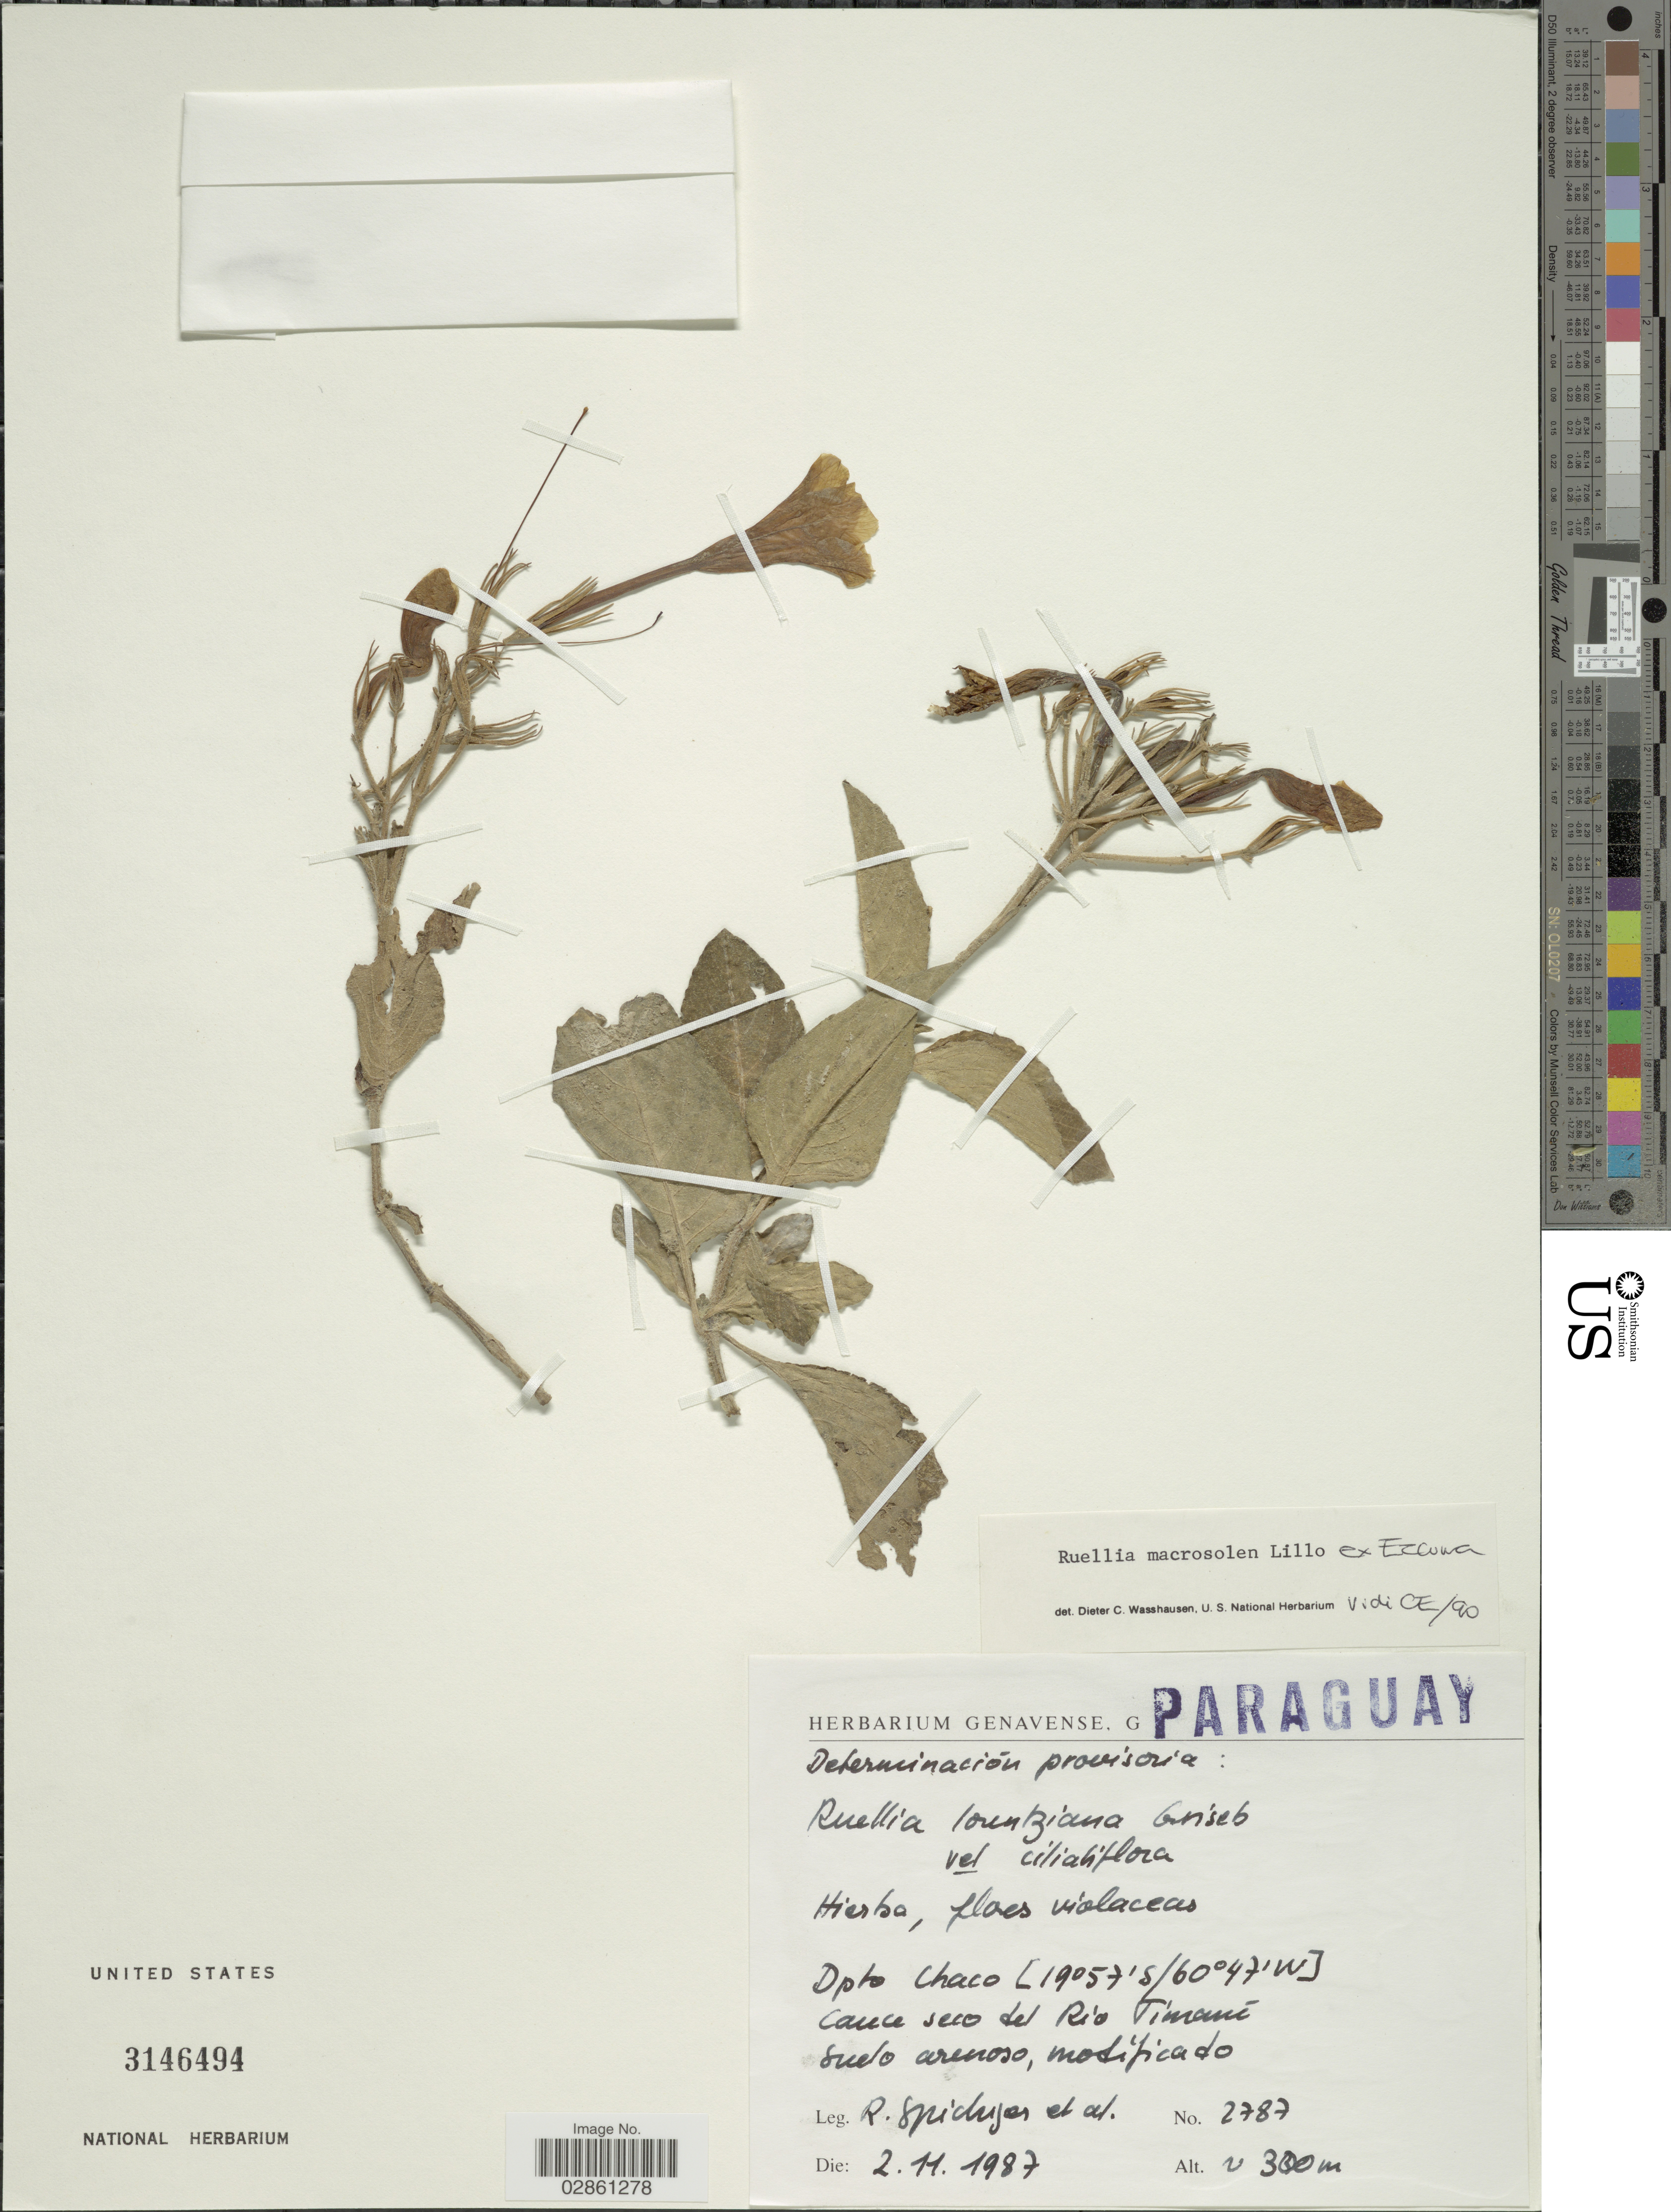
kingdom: Plantae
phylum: Tracheophyta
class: Magnoliopsida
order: Lamiales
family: Acanthaceae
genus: Ruellia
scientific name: Ruellia macrosolen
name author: Lillo ex C. Ezcurra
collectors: R. Spichiger & et al.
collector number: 2787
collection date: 1987-11-02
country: Argentina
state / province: Chaco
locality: Dpto. Chaco, cauce seco del Rio Timaní.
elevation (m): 300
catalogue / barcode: US 3146494